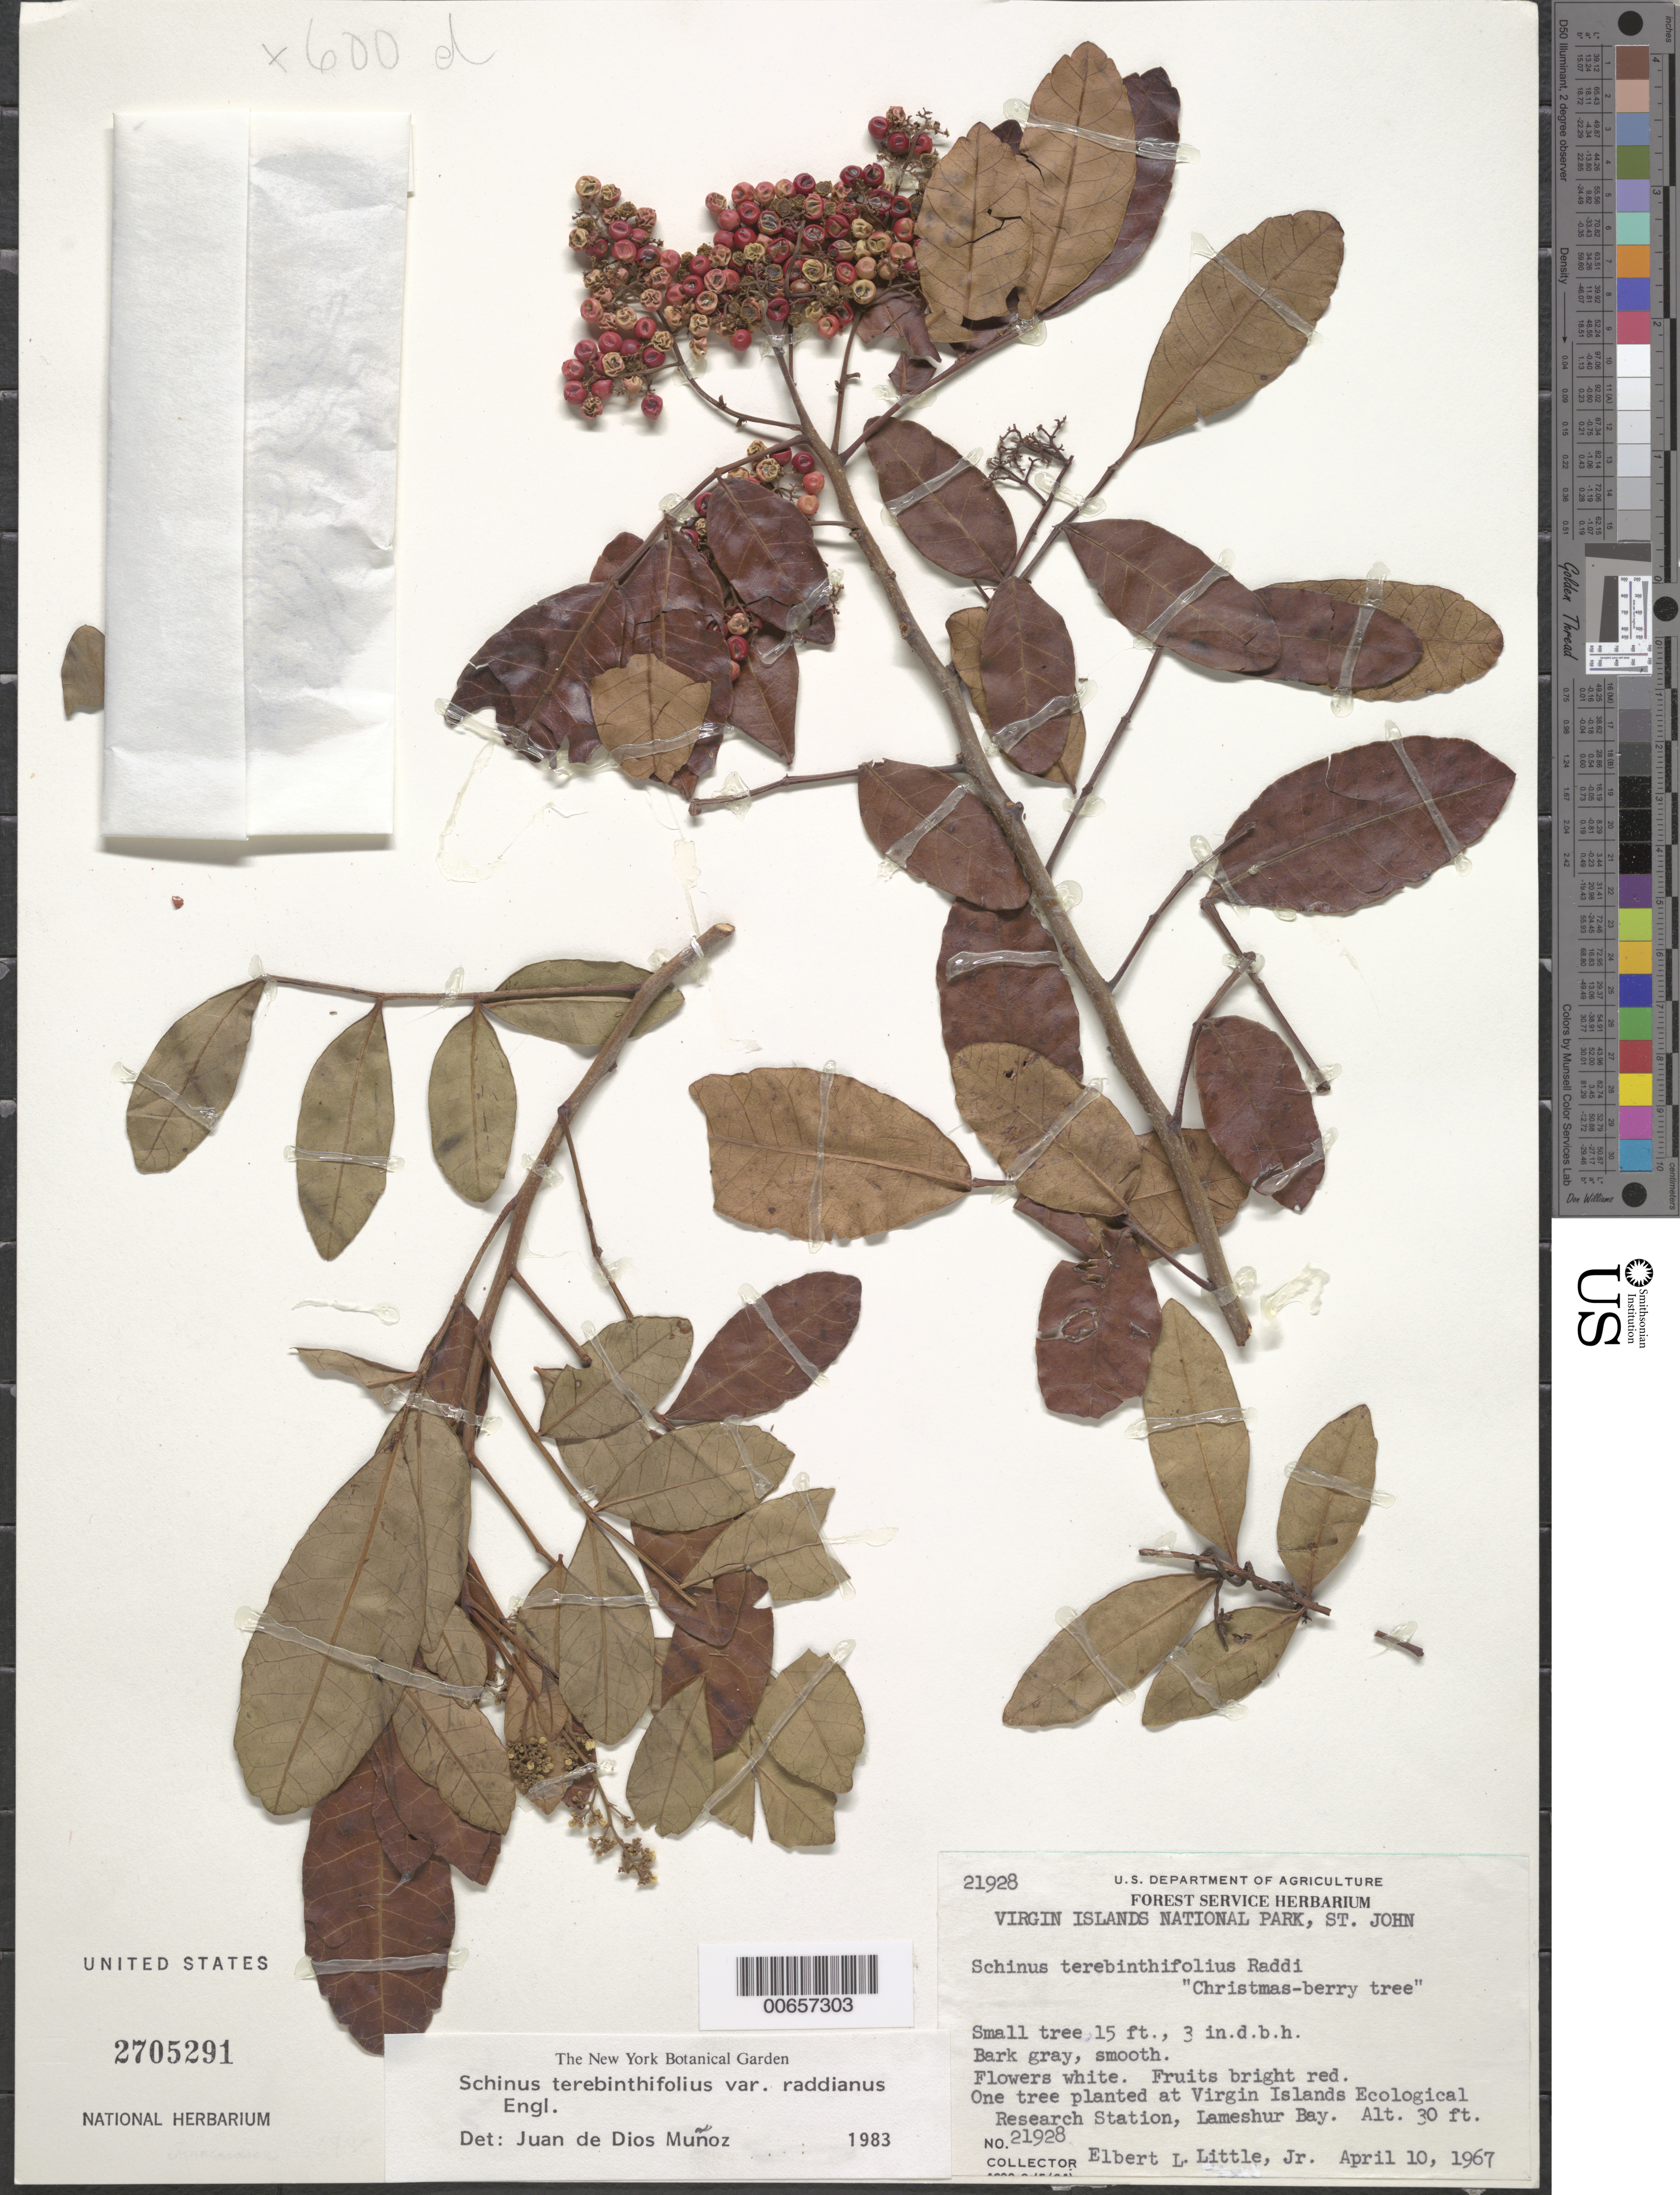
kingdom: Plantae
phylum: Tracheophyta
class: Magnoliopsida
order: Sapindales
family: Anacardiaceae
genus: Schinus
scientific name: Schinus terebinthifolia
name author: Raddi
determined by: Mitchell, J. D.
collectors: E. L. Little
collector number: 21928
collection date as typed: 10 Apr 1967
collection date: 1967-04-10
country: U.S. Virgin Islands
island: St. John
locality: Virgin I. Natl. Park, Lameshur Bay, at Virgin I. Ecological Research Station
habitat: Planted at Virgin I. Ecological Research Station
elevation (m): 9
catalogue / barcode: US 2705291